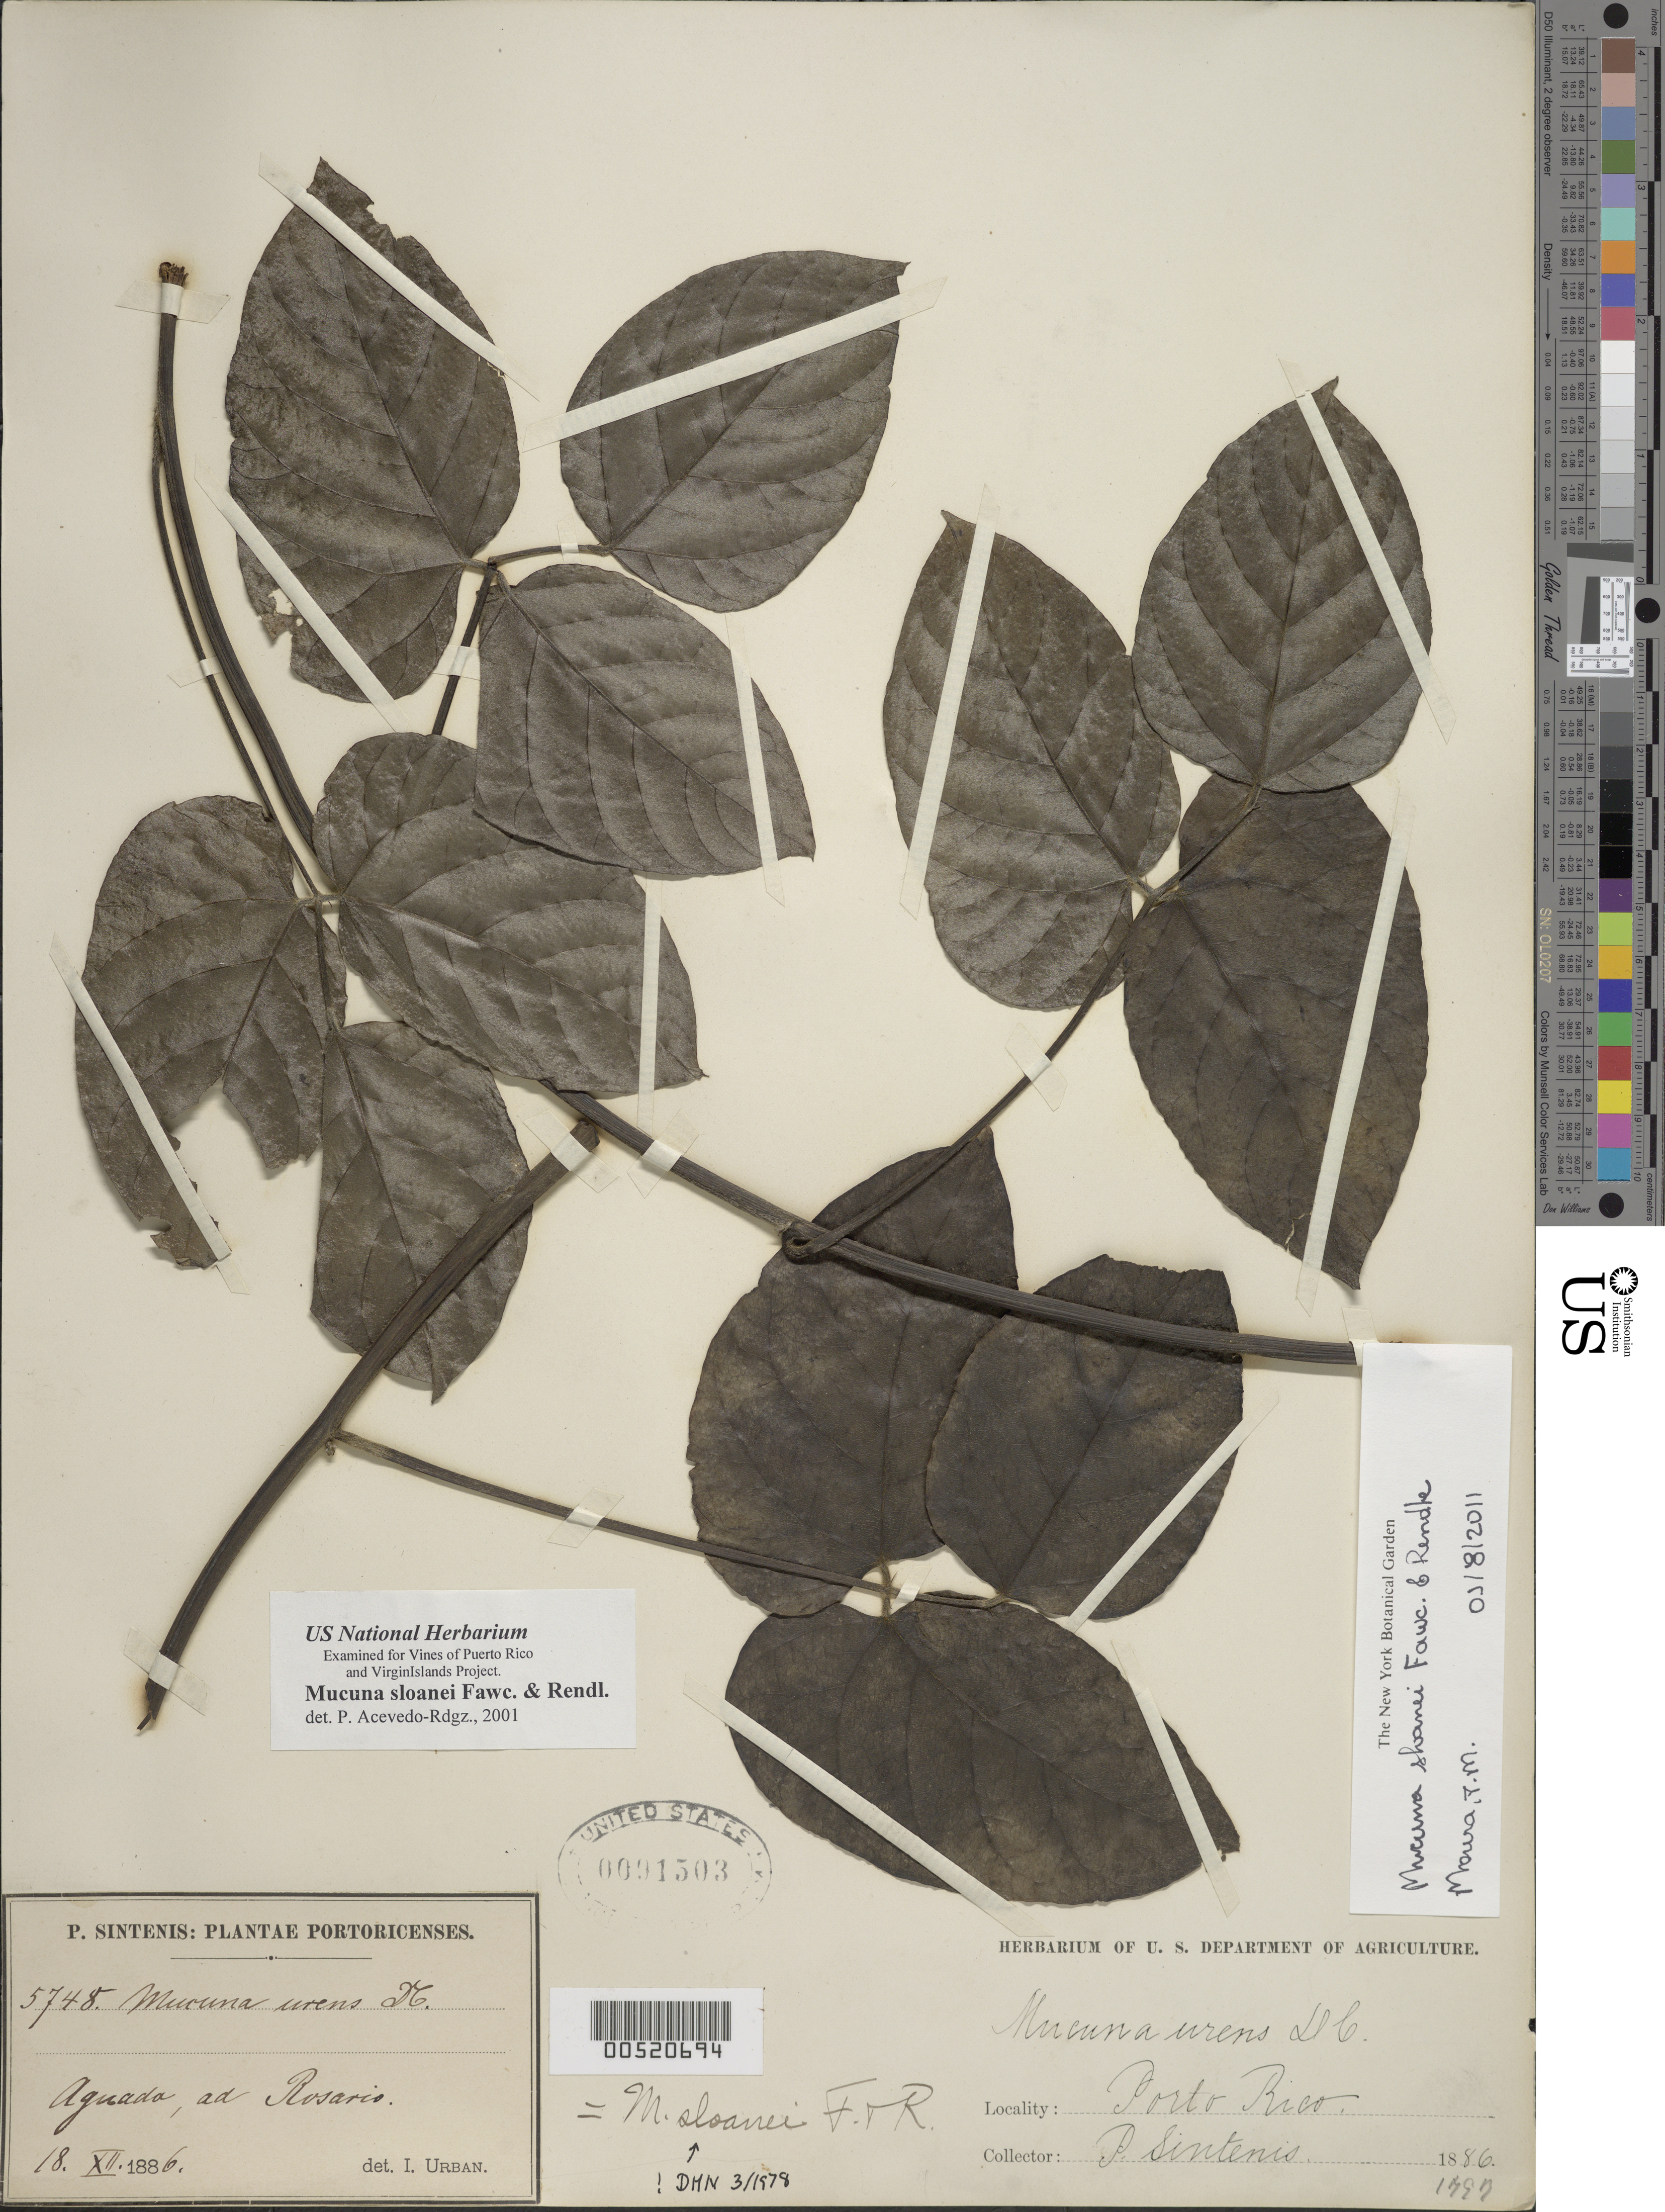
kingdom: Plantae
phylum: Tracheophyta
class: Magnoliopsida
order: Fabales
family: Fabaceae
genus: Mucuna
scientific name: Mucuna sloanei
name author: Fawc. & Rendle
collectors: P. Sintenis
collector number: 5748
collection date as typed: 18 Dec 1886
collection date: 1886-12-18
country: Puerto Rico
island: Greater Antilles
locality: Aguada at Rosario.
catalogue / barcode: US 91503